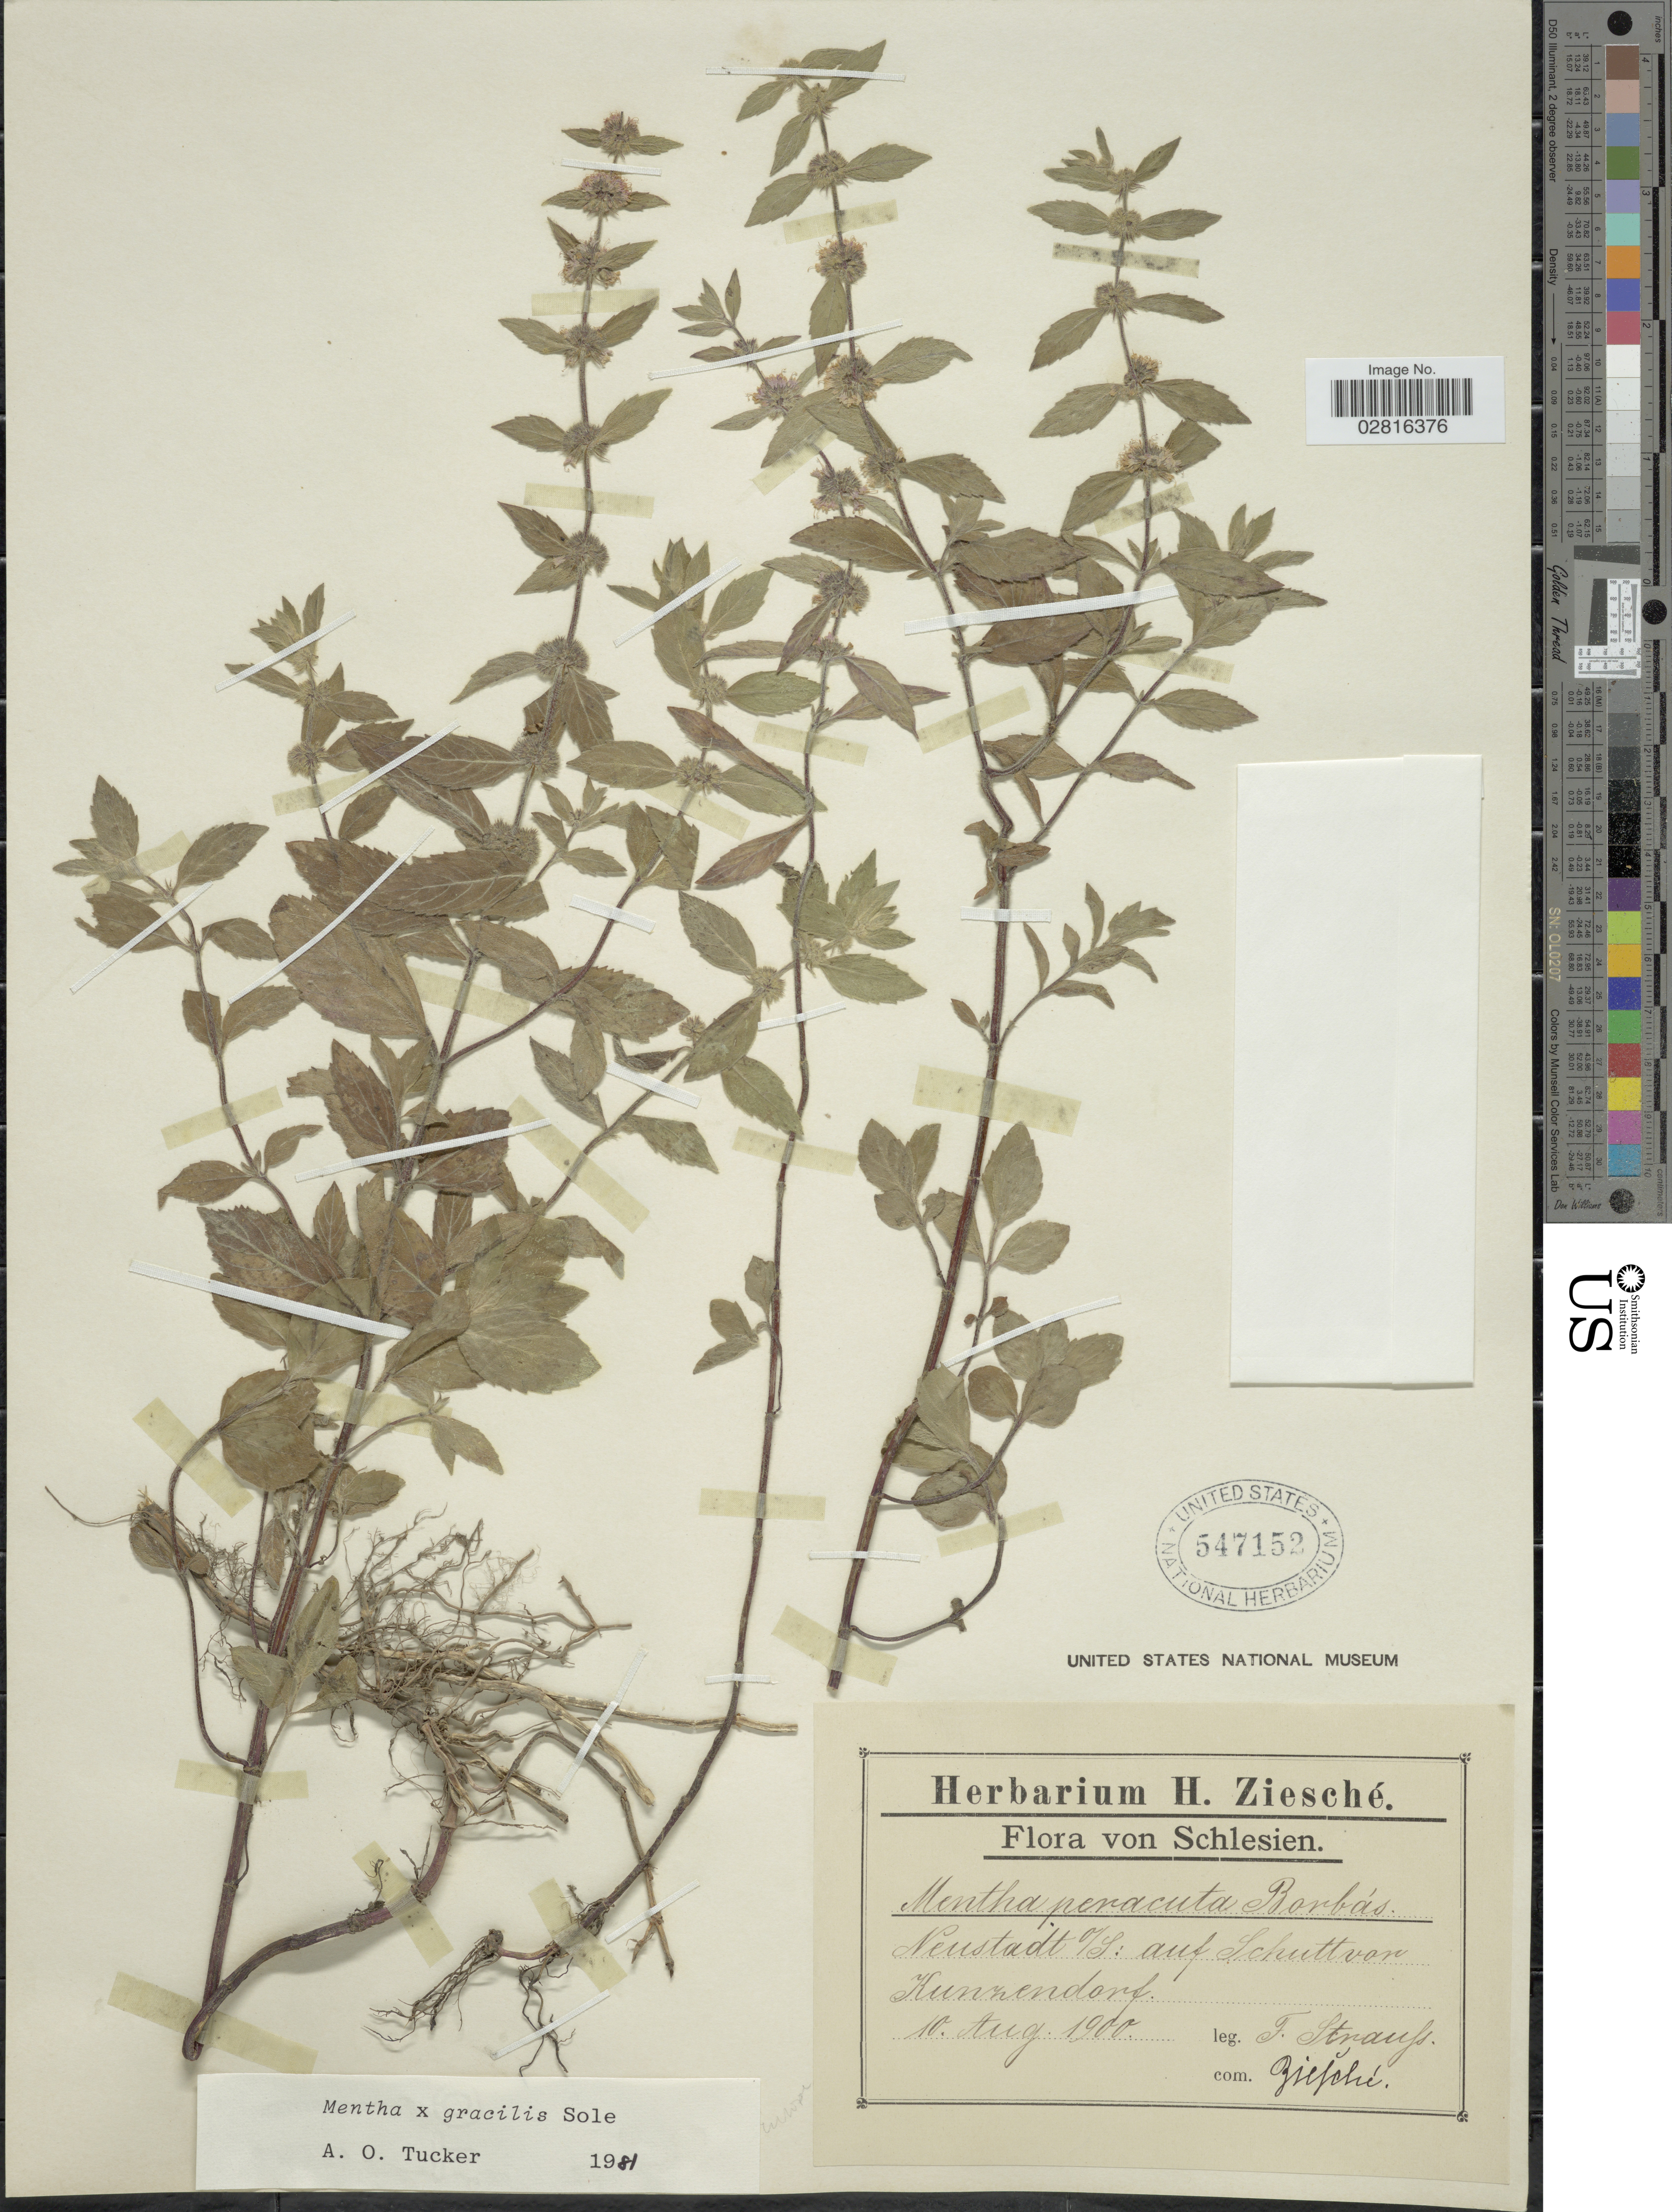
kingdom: Plantae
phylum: Tracheophyta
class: Magnoliopsida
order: Lamiales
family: Lamiaceae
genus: Mentha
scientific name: Mentha x gracilis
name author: Sole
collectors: F. Strauss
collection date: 1900-08-10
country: Poland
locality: Schlesien. Neustadt v/s [interpreted]: auf Schutt vor Kunzendorf. Europe.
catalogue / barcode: US 547152